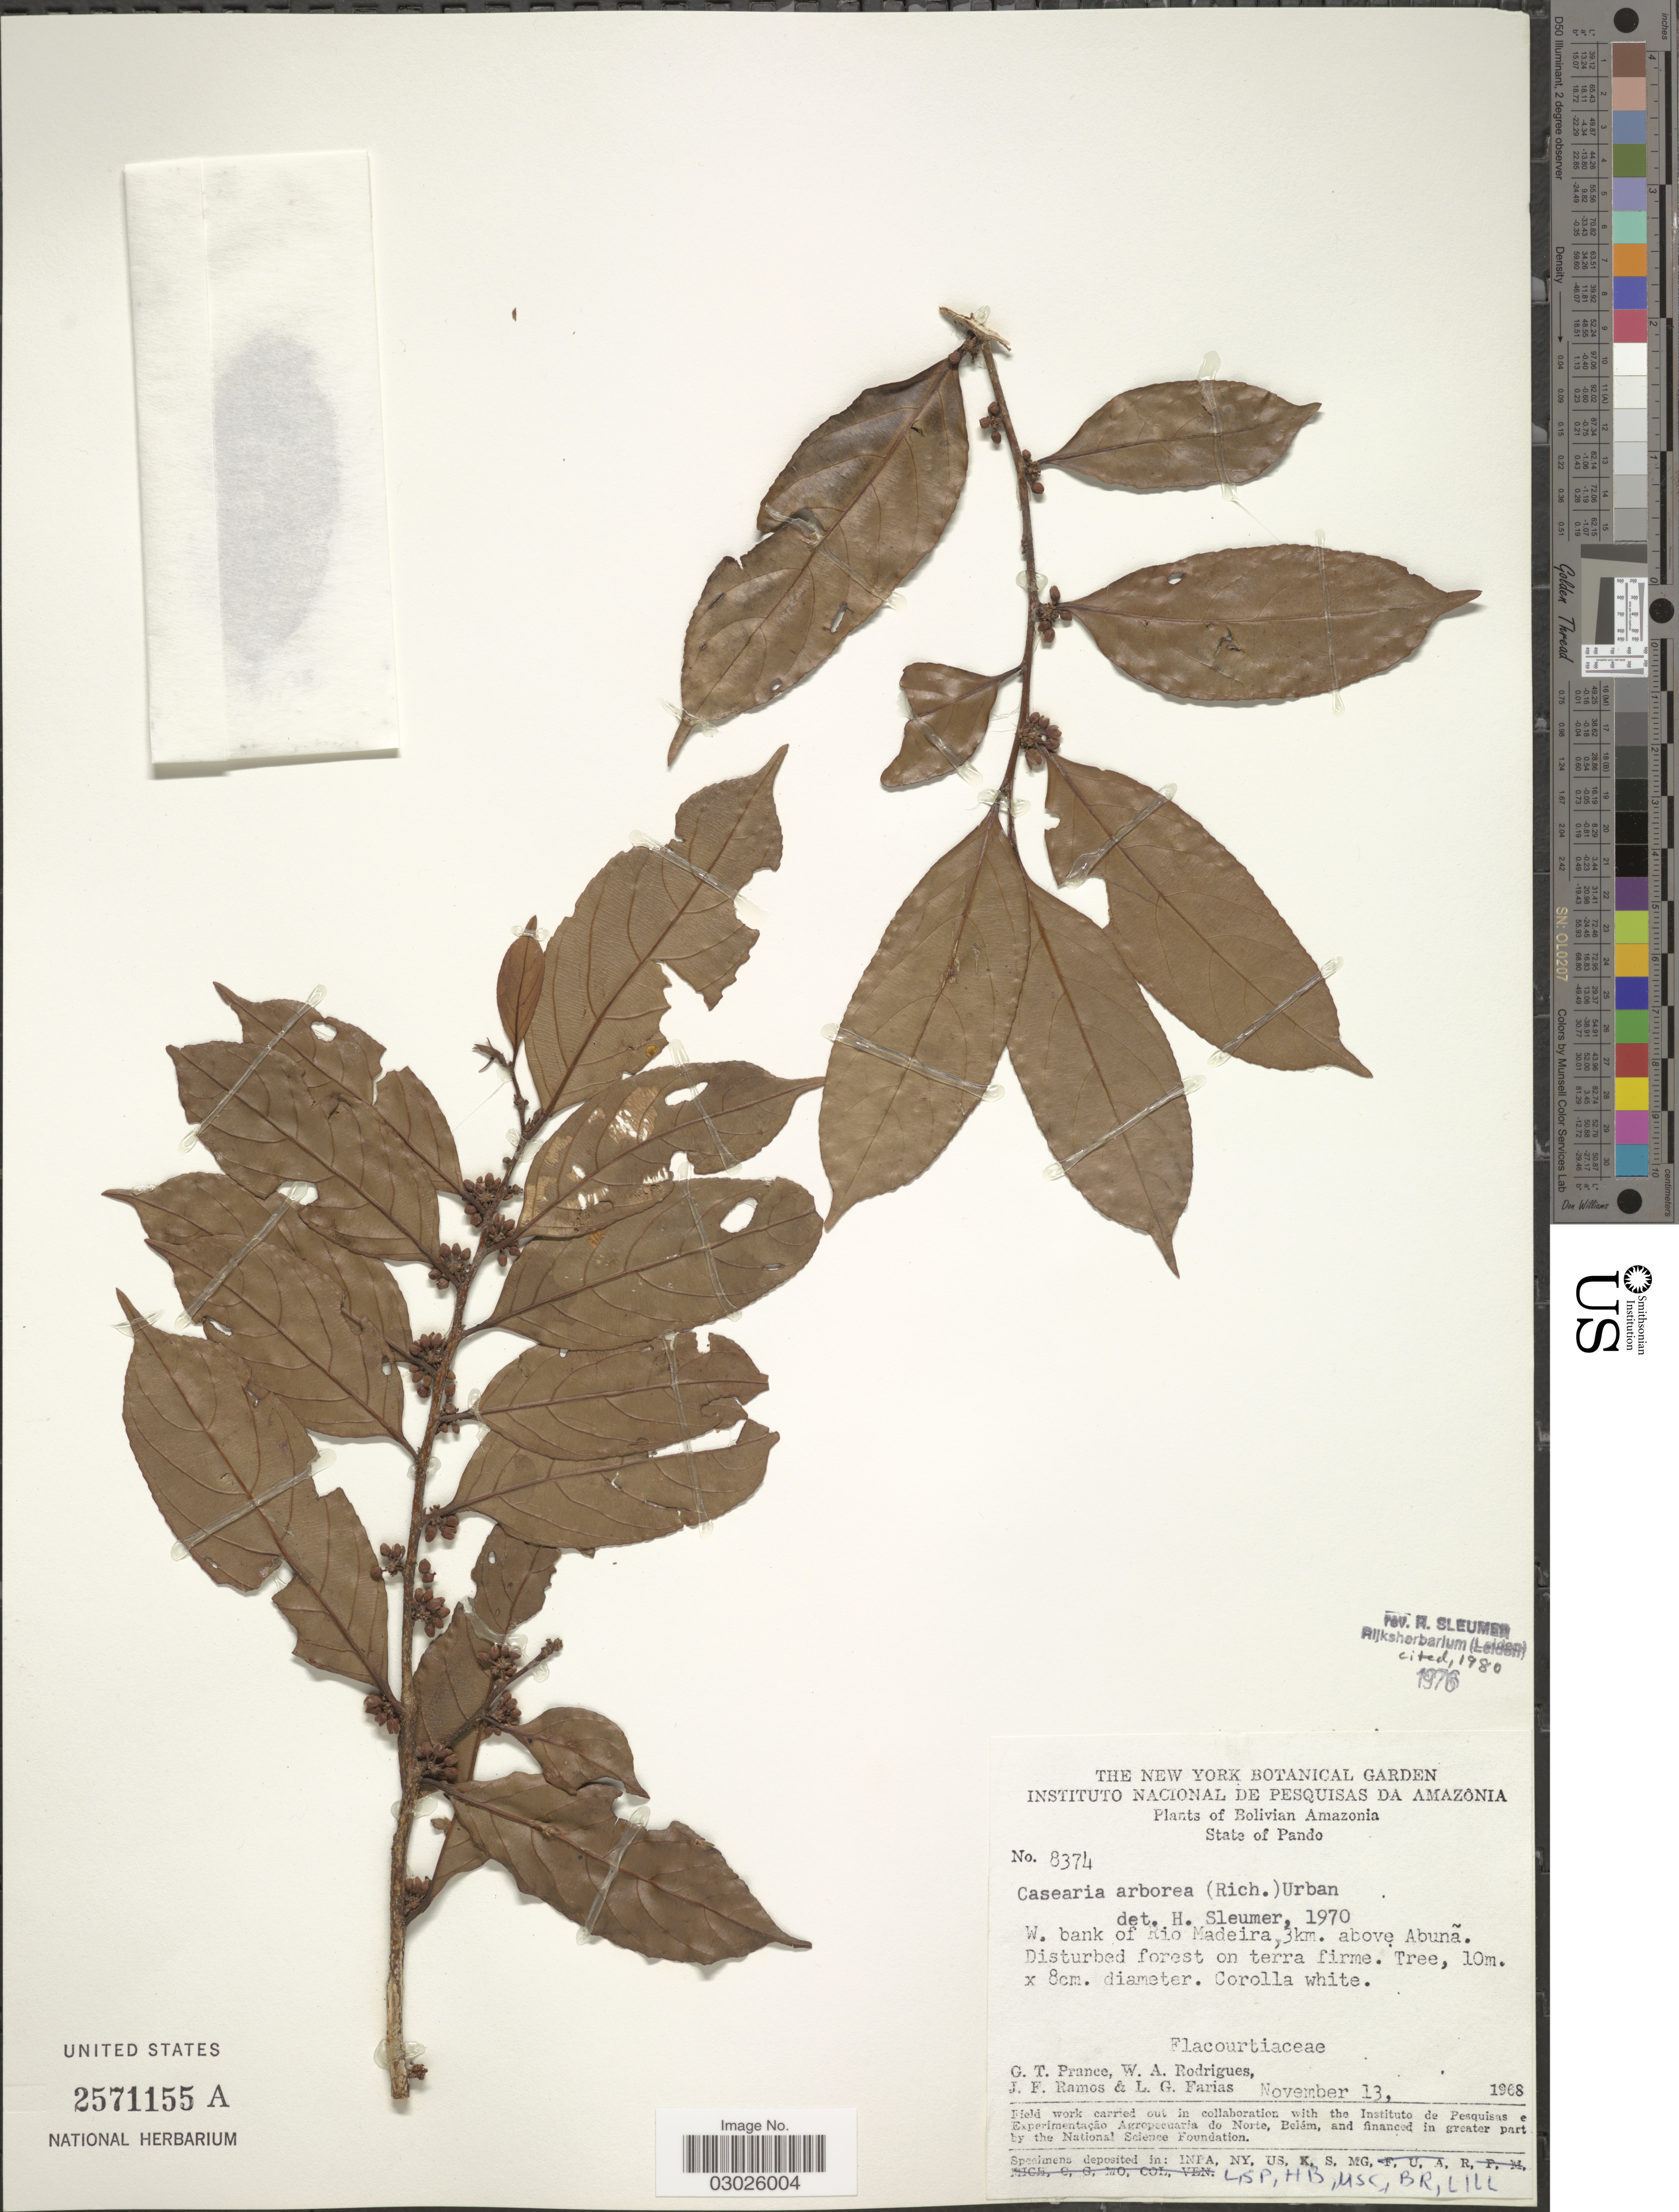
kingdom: Plantae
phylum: Tracheophyta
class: Magnoliopsida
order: Malpighiales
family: Salicaceae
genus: Casearia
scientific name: Casearia arborea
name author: (Rich.) Urb.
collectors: G. T. Prance, W. A. Rodrigues, J. F. Ramos & L. G. Farias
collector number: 8374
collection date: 1968-11-13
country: Bolivia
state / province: Pando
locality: Bolivian Amazonia. W. bank of Rio Madeira, 3km. above Abunã. Disturbed forest on terra firme.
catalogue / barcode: US 2571155A